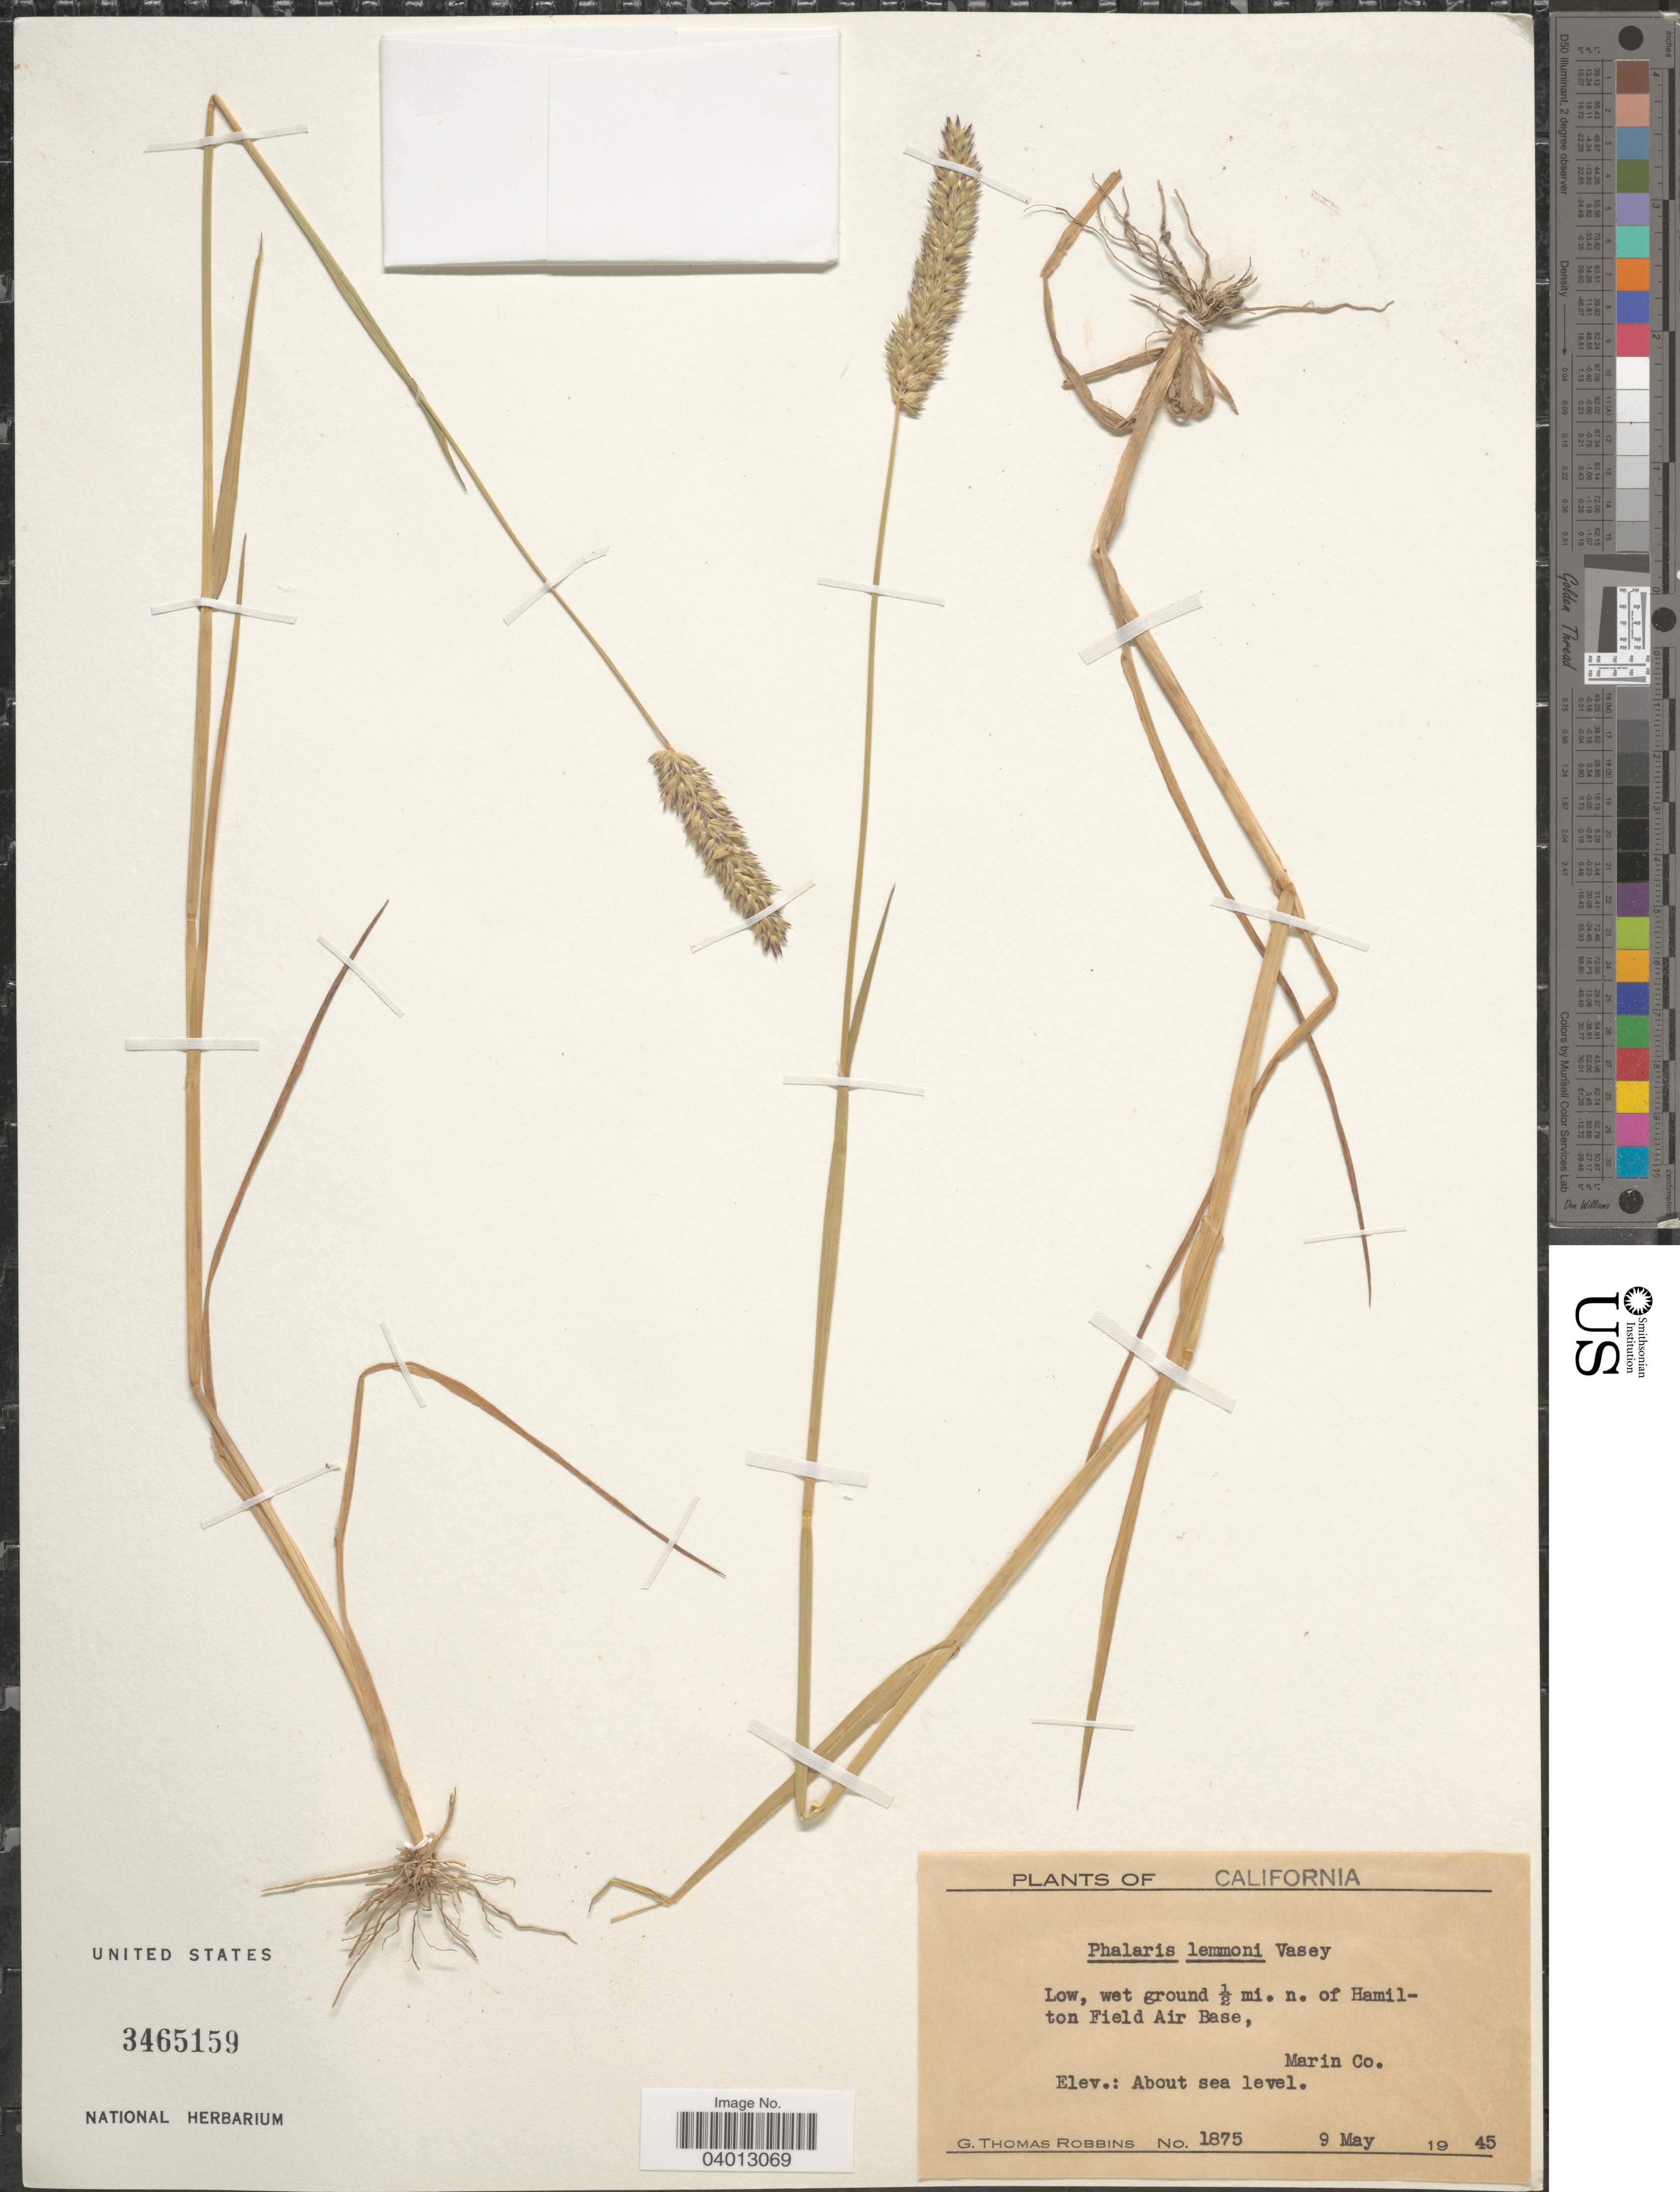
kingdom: Plantae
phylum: Tracheophyta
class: Liliopsida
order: Poales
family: Poaceae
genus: Phalaris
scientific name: Phalaris lemmonii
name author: Vasey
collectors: G. T. Robbins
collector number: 1875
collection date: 1945-05-09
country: United States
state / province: California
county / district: Marin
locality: Low, wet ground ½ mi. n. of Hamilton Field Air Base, Marin Co.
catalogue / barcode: US 3465159